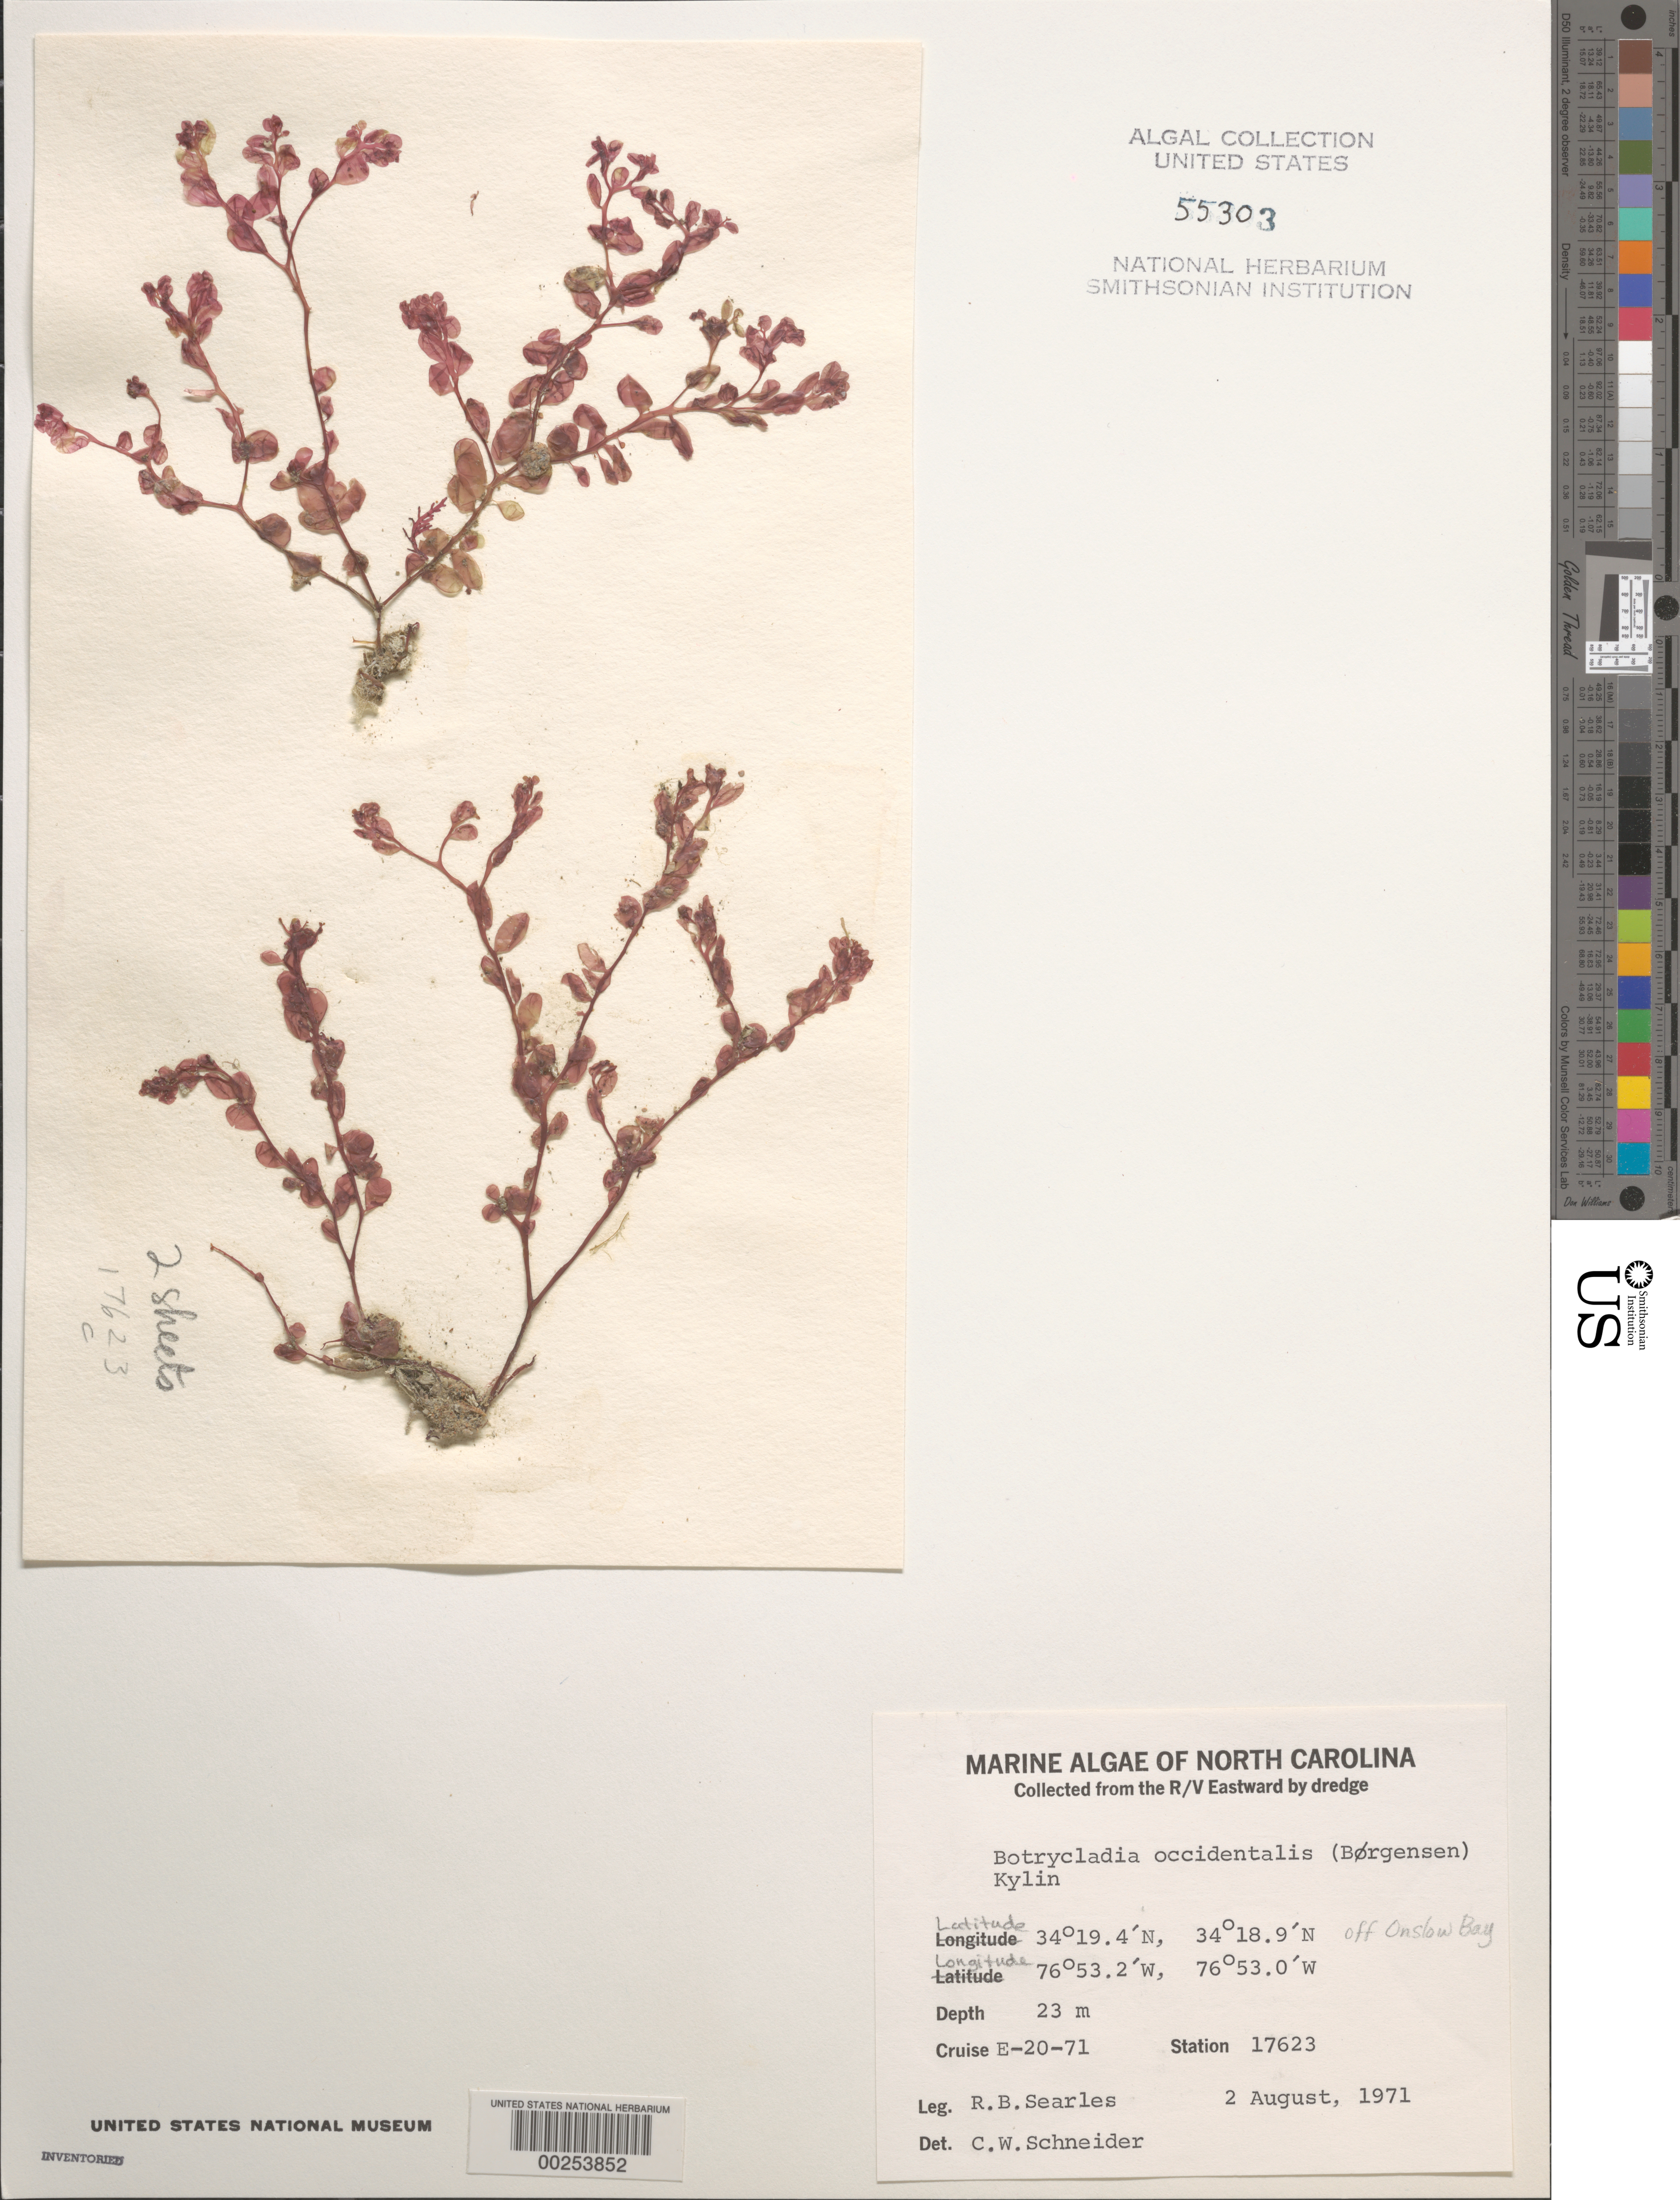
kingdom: Plantae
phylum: Rhodophyta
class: Florideophyceae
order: Rhodymeniales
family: Rhodymeniaceae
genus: Botryocladia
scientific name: Botryocladia occidentalis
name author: (Børgesen) Kylin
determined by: Schneider, C. W.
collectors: R. Searles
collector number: Station 17623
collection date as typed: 02 Aug 1971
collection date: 1971-08-02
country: United States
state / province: North Carolina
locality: Off Onslow Bay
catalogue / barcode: US 55303